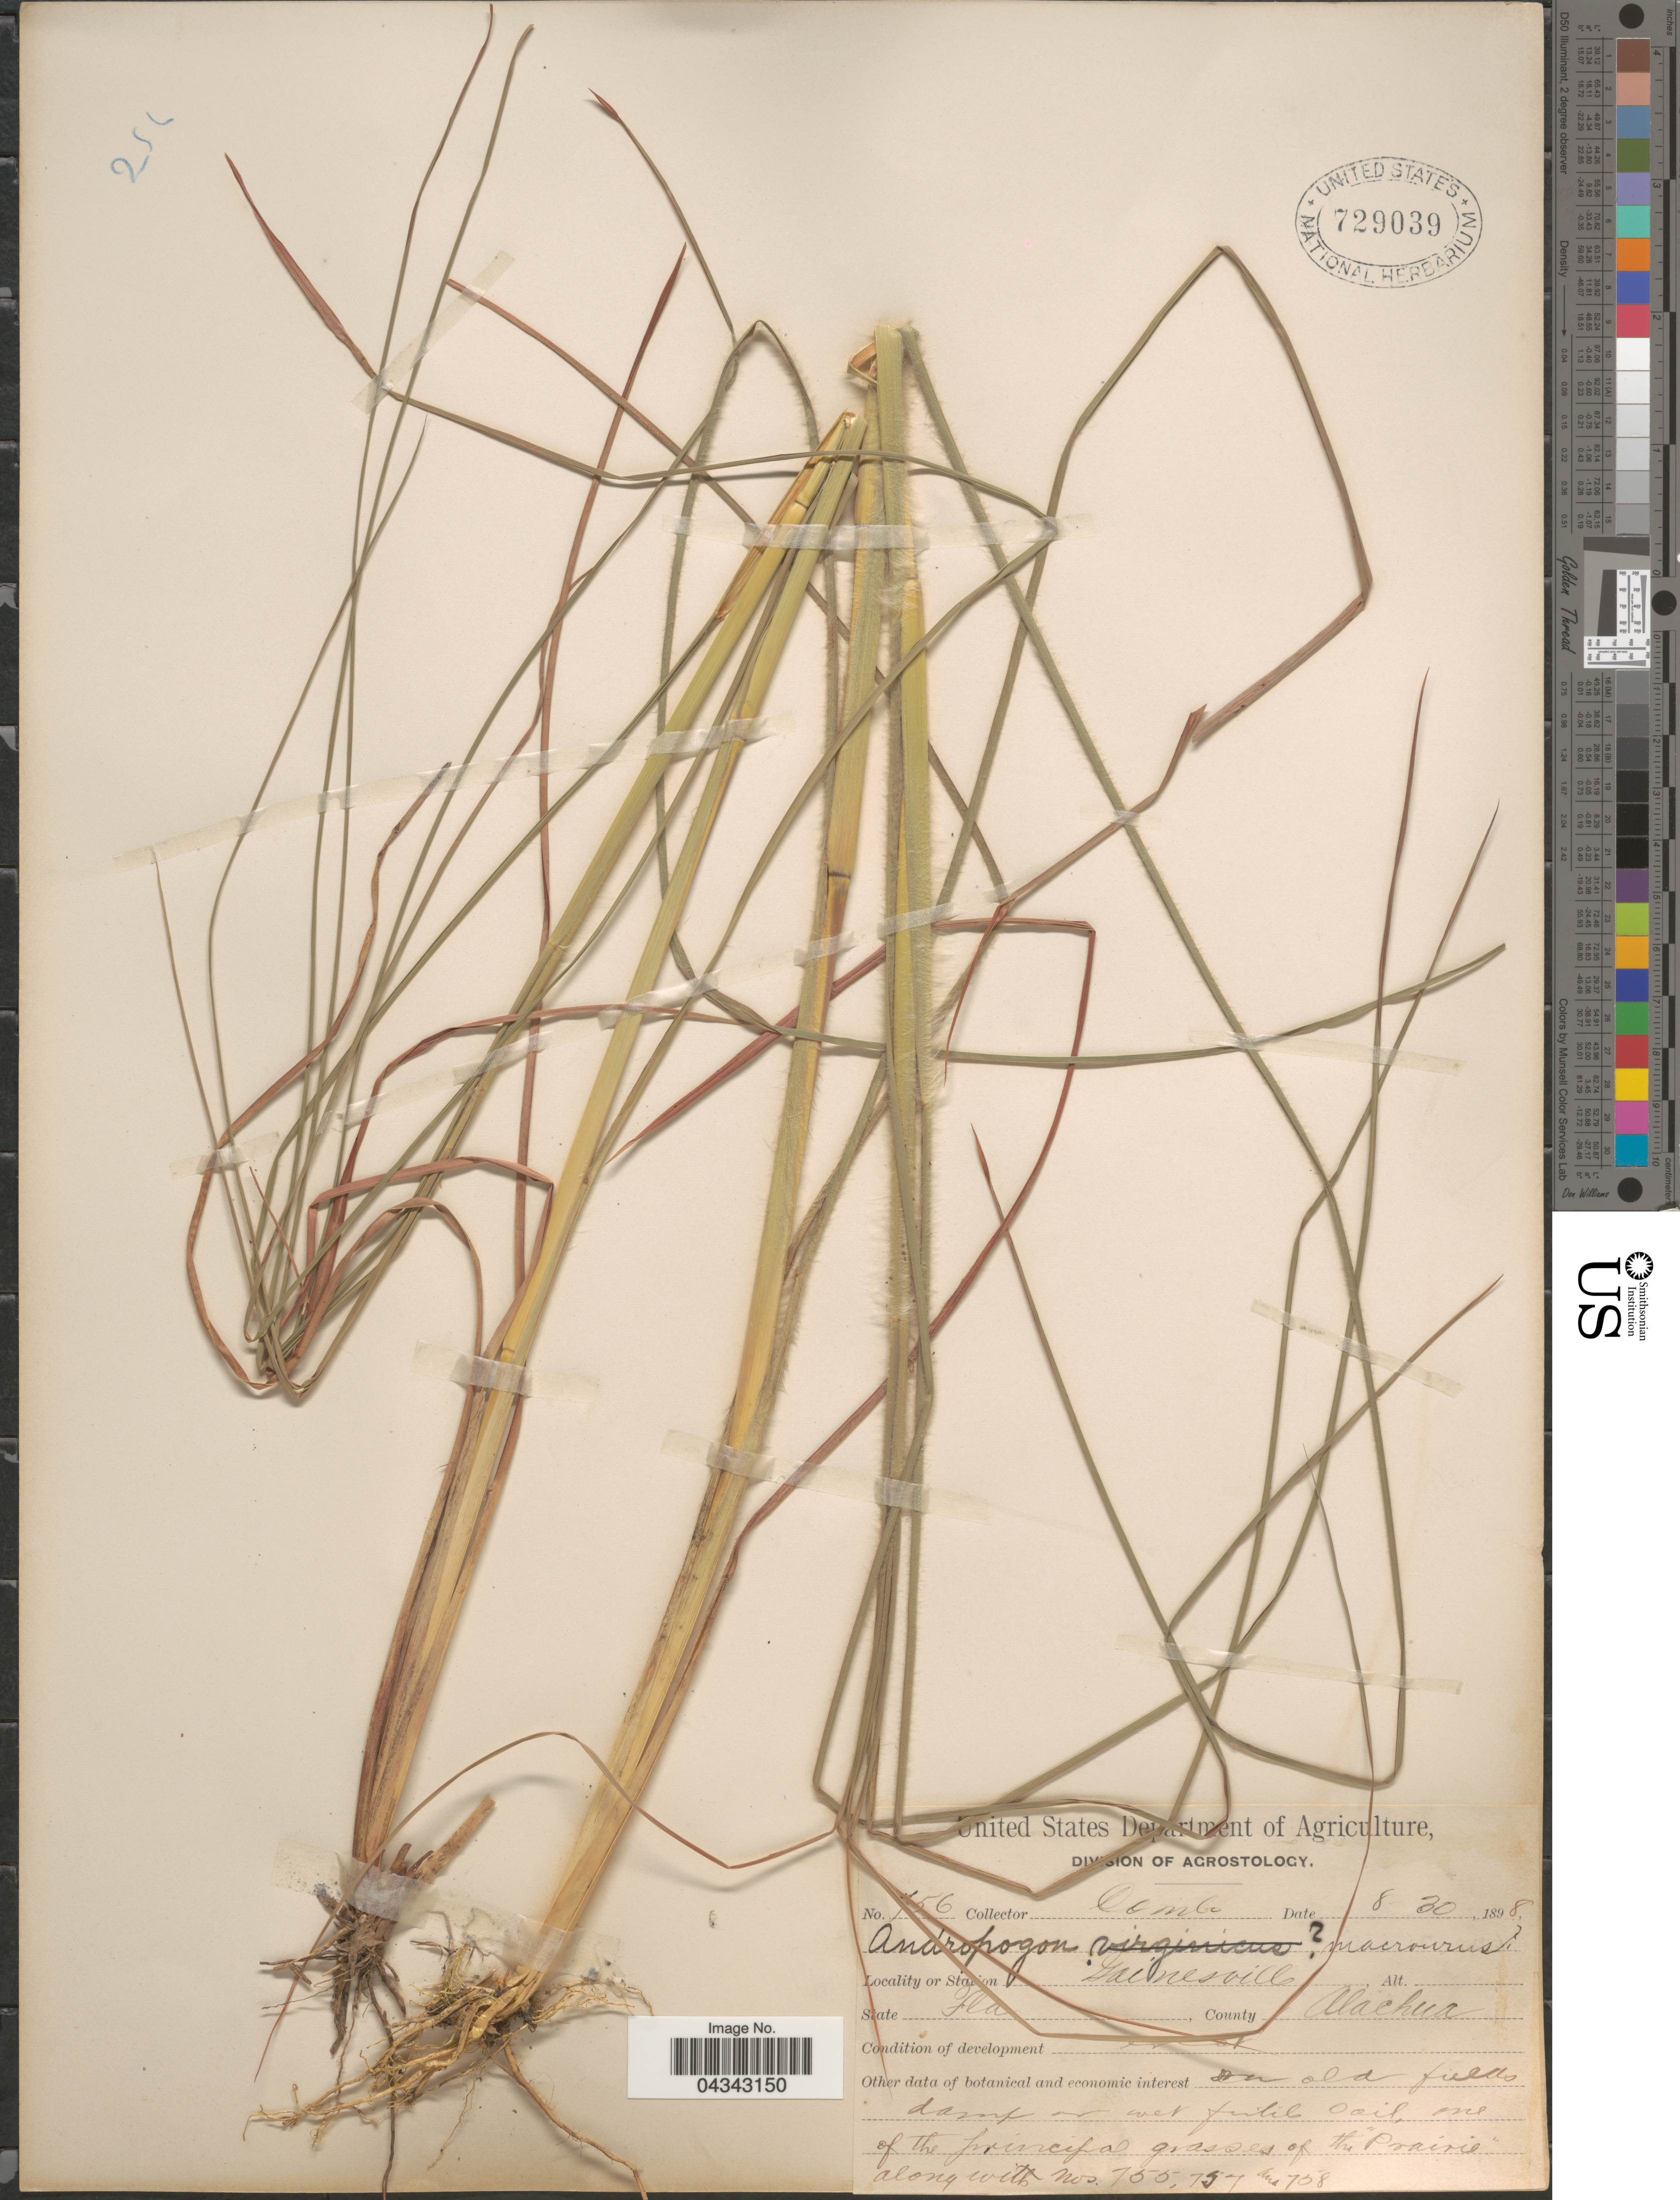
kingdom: Plantae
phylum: Tracheophyta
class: Liliopsida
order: Poales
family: Poaceae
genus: Andropogon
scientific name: Andropogon glomeratus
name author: (Walter) Britton, Stearns & Poggenb.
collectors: -. Combs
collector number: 756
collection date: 1898-08-30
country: United States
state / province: Florida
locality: Station gainesville. County Alachua.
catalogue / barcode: US 729039